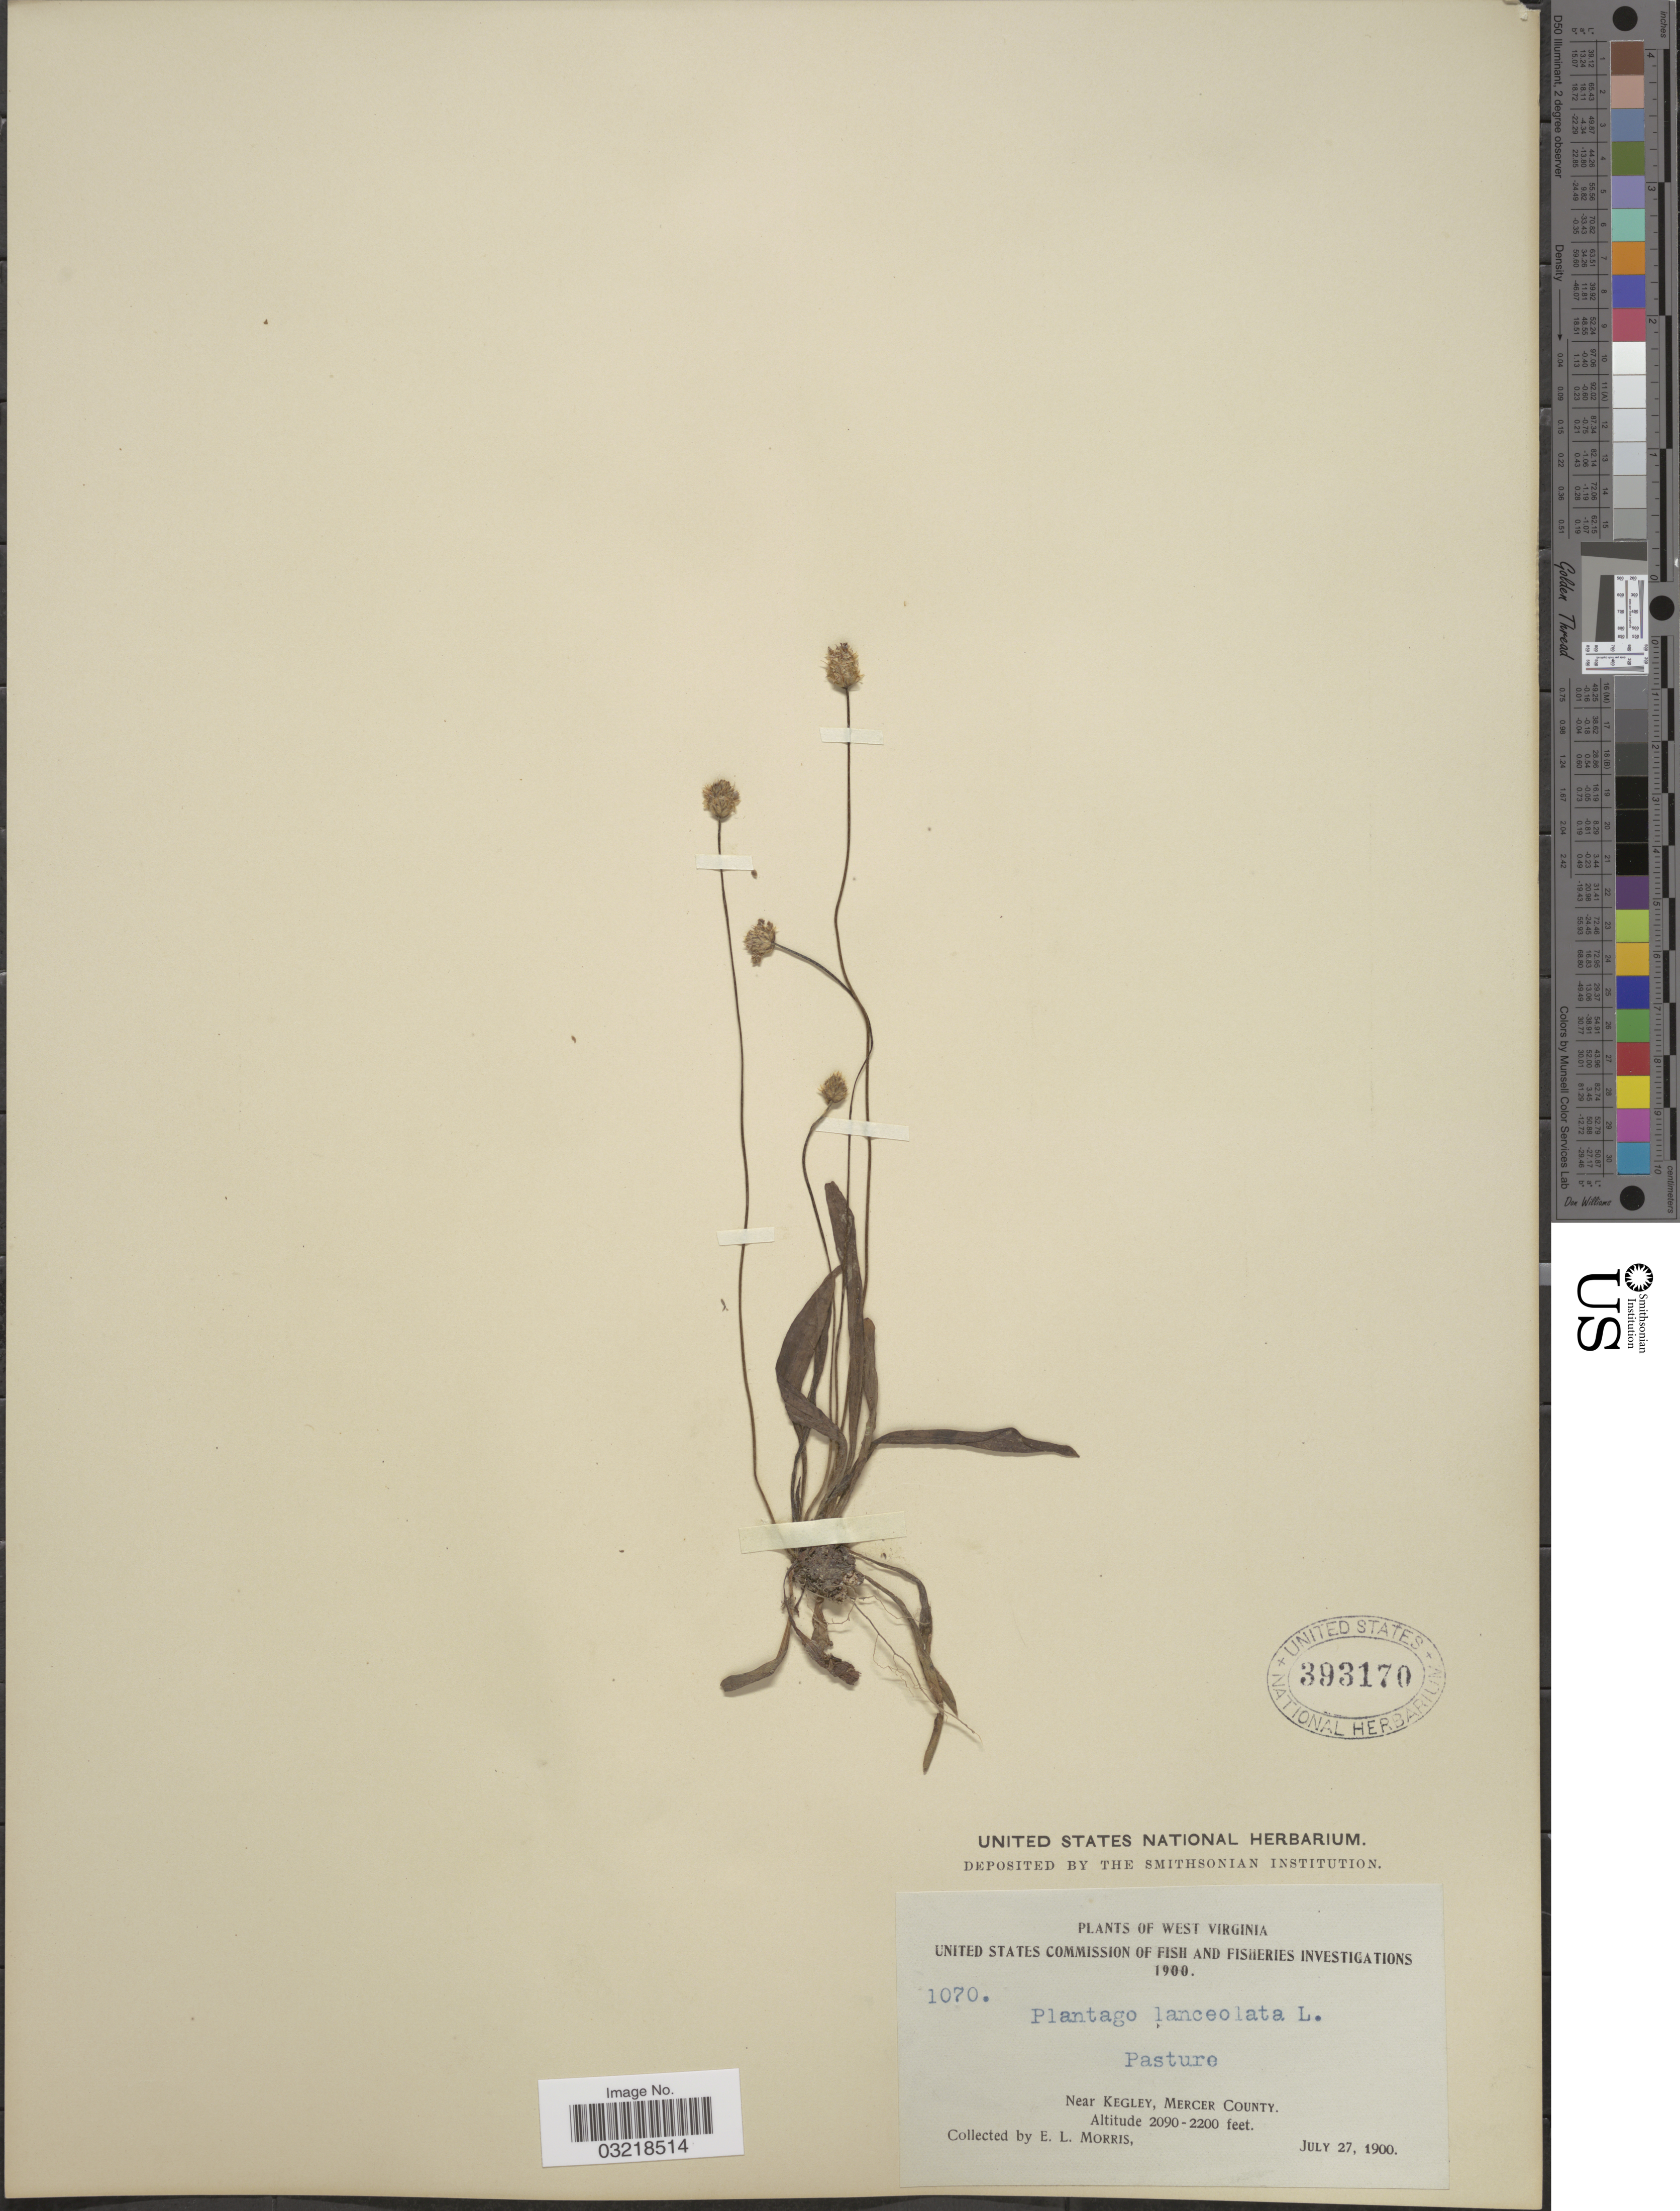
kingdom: Plantae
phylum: Tracheophyta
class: Magnoliopsida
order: Lamiales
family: Plantaginaceae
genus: Plantago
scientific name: Plantago lanceolata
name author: L.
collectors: E. Morris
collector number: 1070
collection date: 1900-07-27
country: United States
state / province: West Virginia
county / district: Mercer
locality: Near Kegley, Mercer County.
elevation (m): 637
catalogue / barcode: US 393170